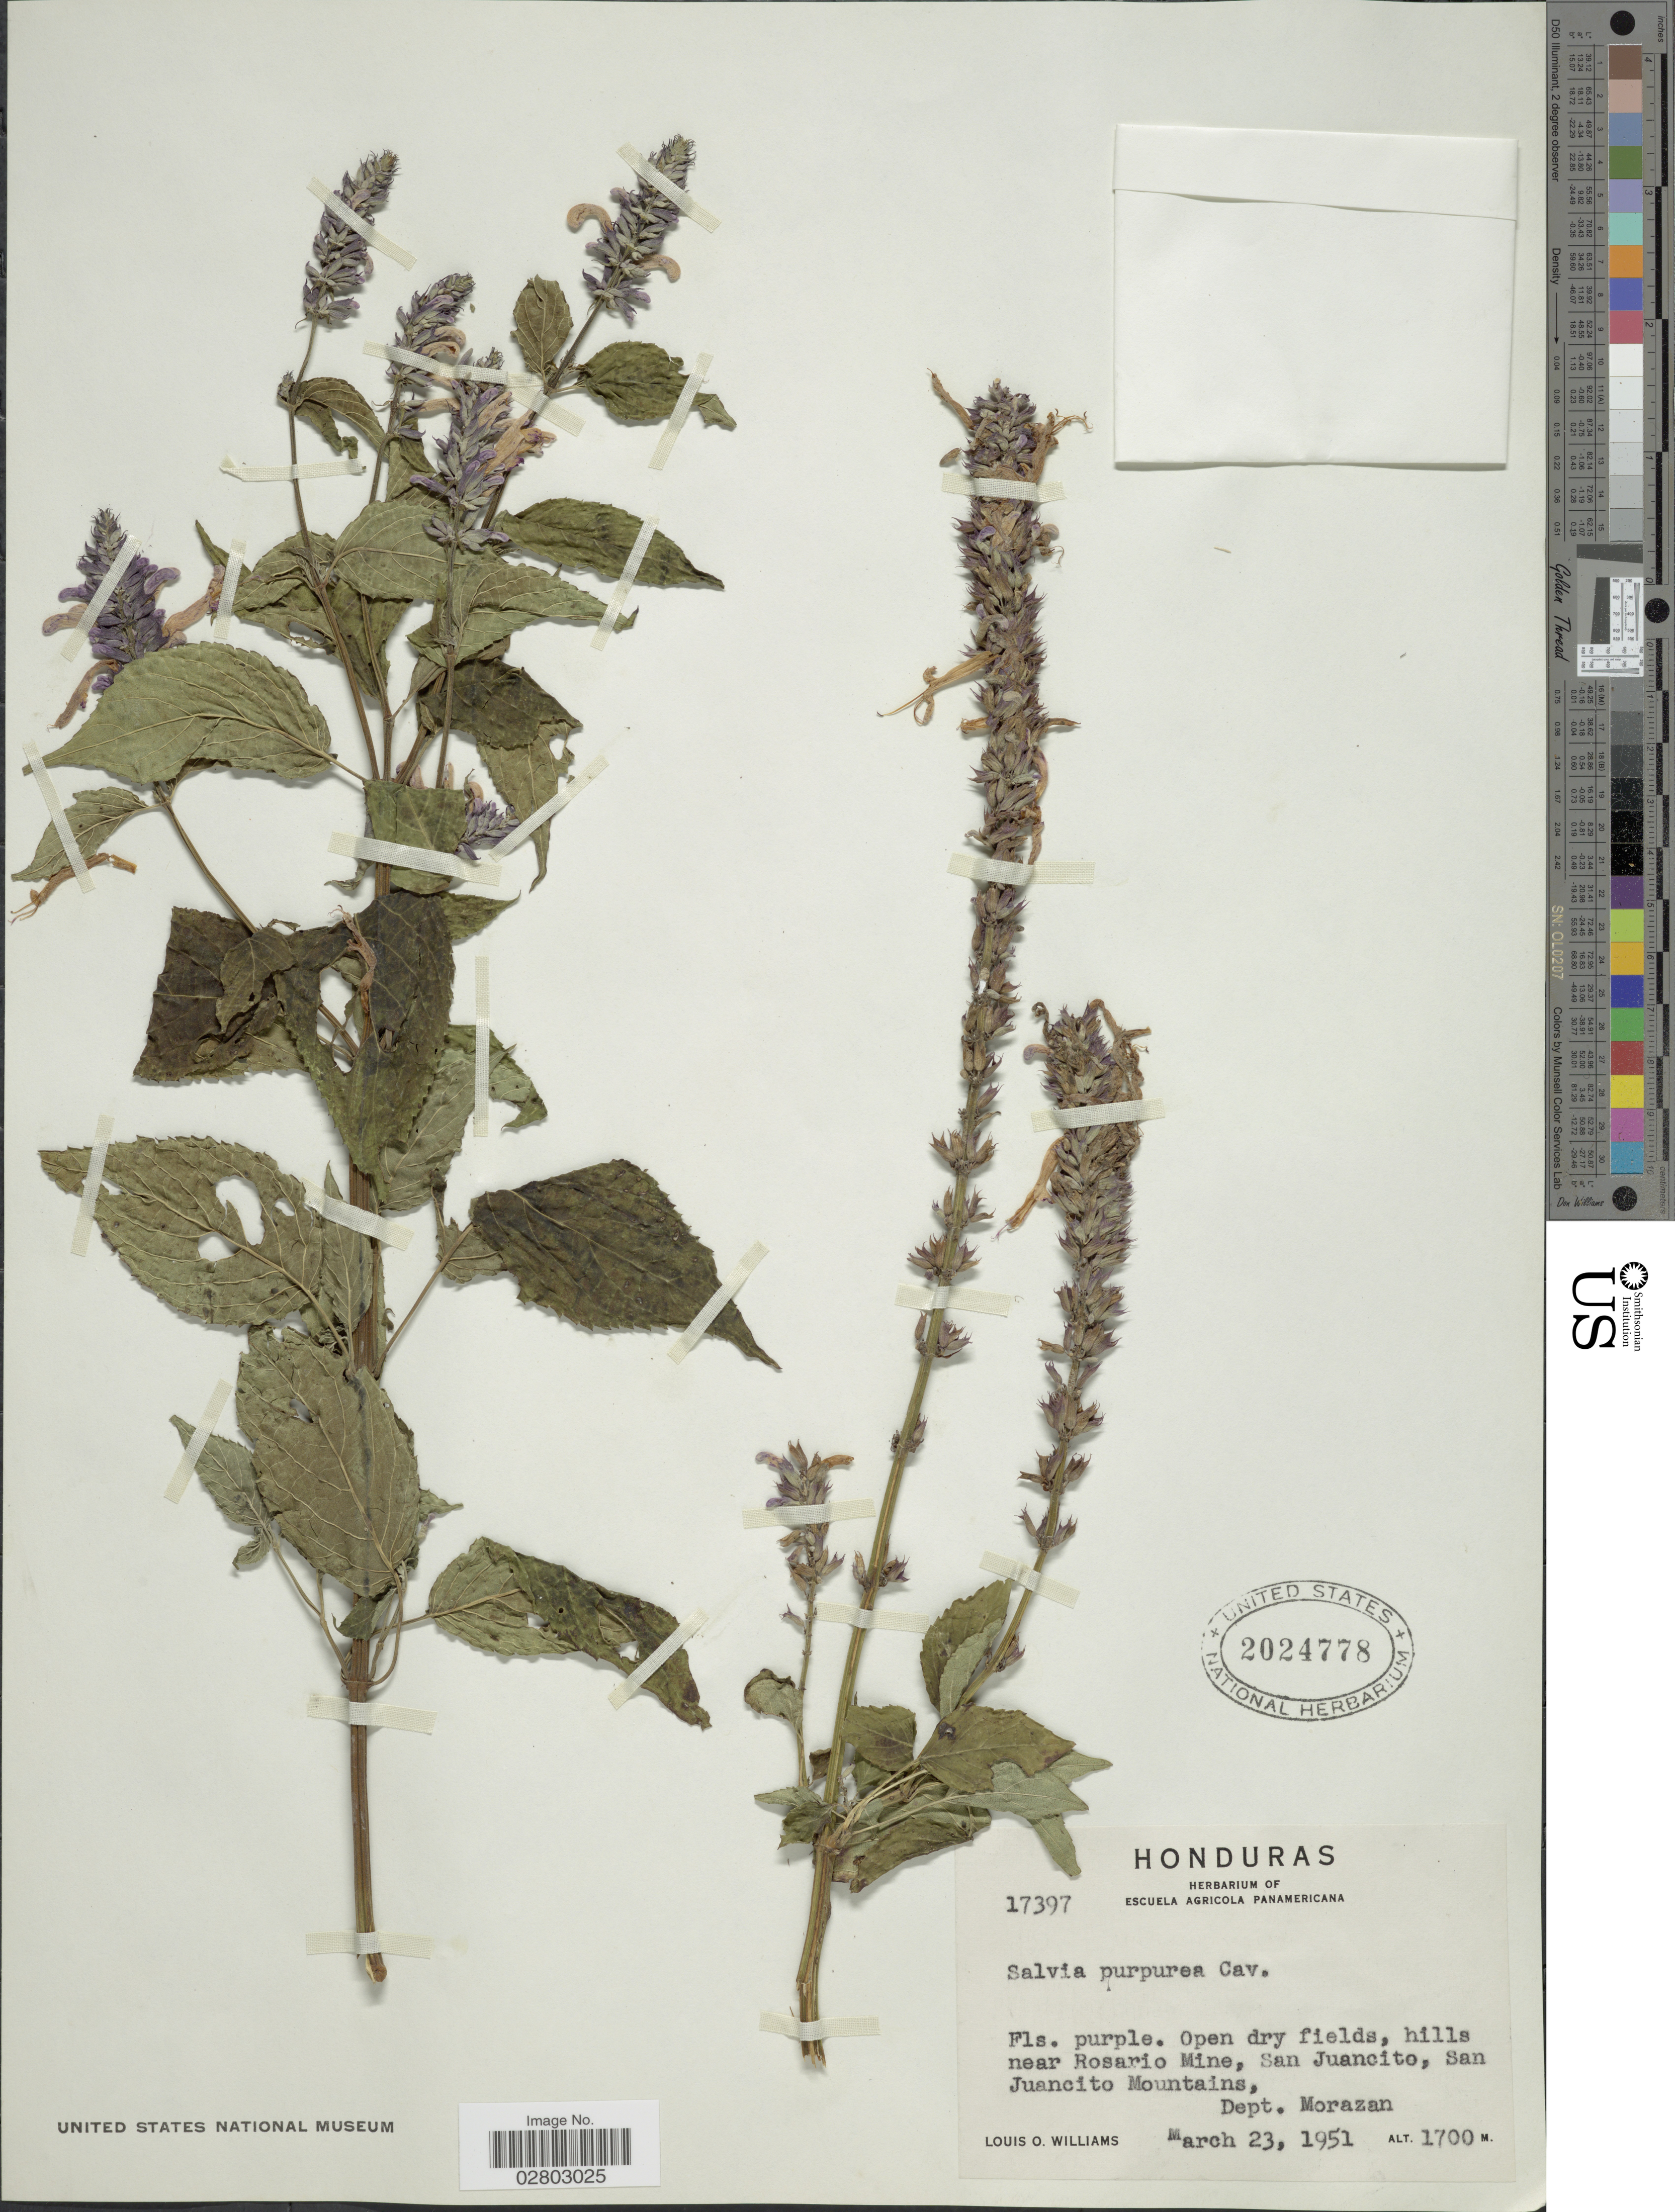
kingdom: Plantae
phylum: Tracheophyta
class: Magnoliopsida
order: Lamiales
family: Lamiaceae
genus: Salvia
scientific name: Salvia purpurea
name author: Cav.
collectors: L. O. Williams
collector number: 17397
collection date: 1951-03-23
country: Honduras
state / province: Fco. Morazán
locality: Hills near Rosario MIne, San Juancito, San Juancito Mountains, Dept. Morazan.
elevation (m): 1700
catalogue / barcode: US 2024778